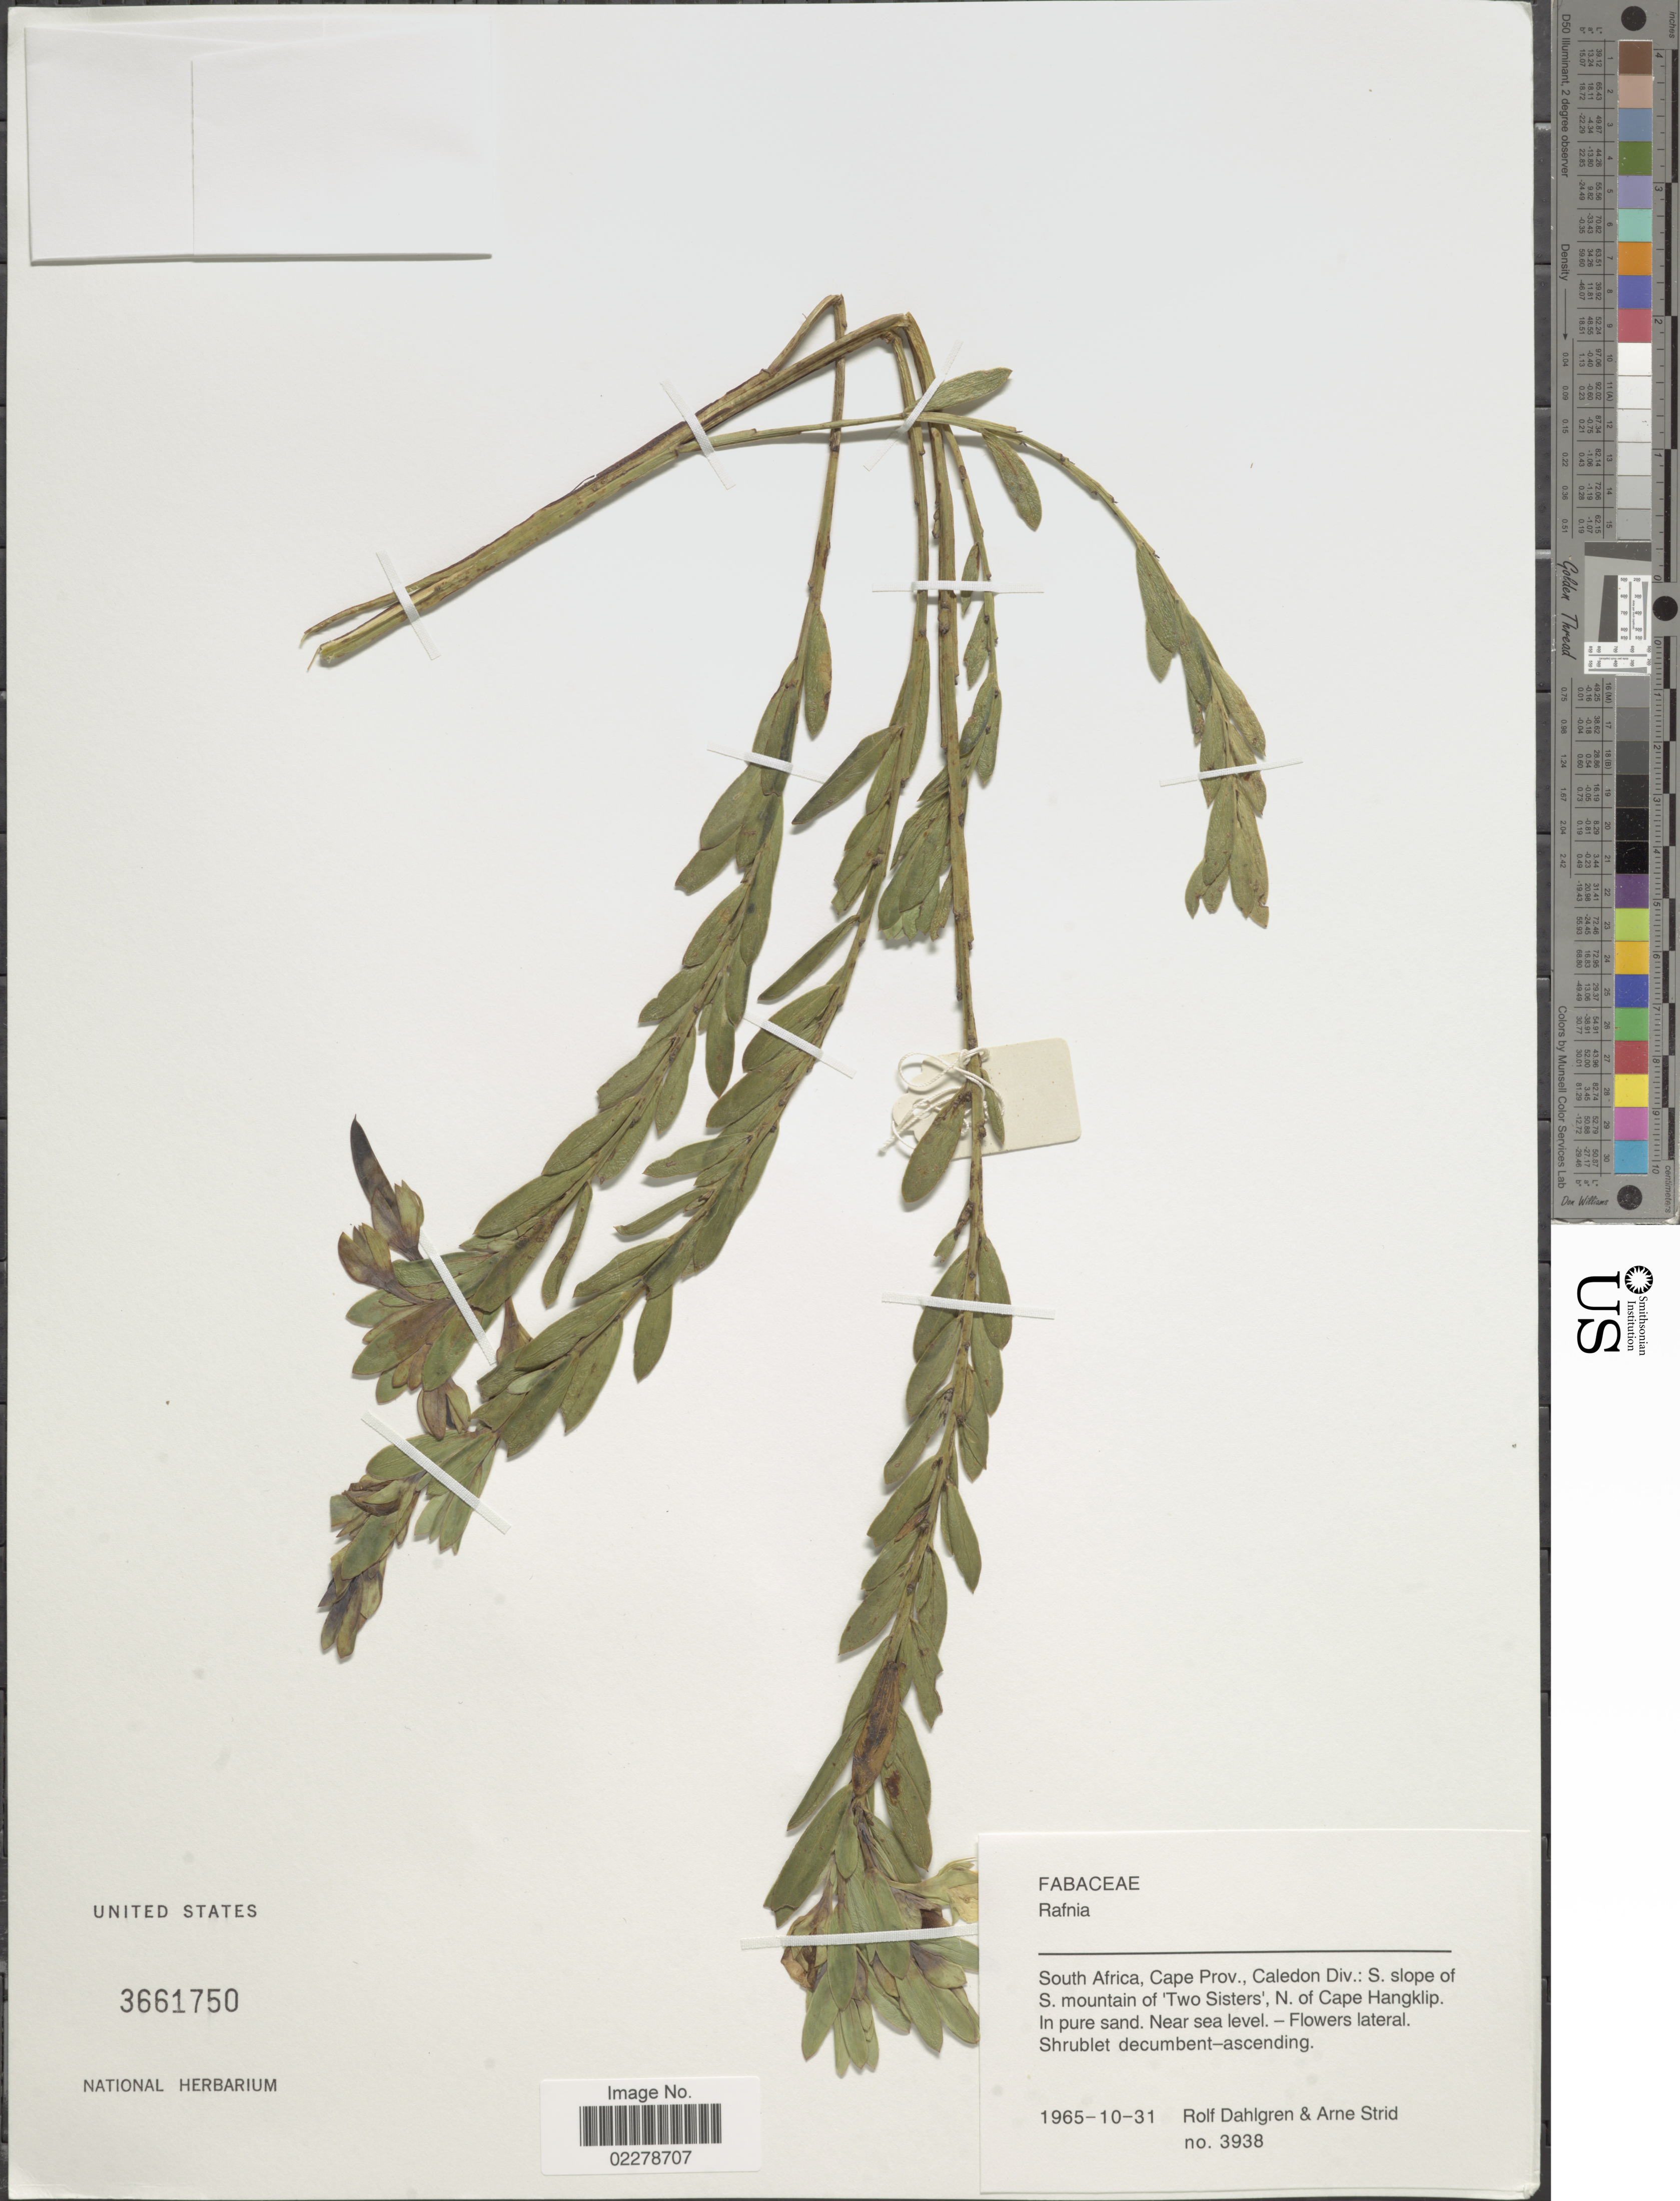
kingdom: Plantae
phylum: Tracheophyta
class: Magnoliopsida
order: Fabales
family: Fabaceae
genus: Rafnia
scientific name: Rafnia sp.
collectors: R. Dahlgren & A. Strid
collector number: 3938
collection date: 1965-10-31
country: South Africa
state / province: Western Cape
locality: Cape Prov. , Caledon Div., S. Slope S,. of Mountain of "Two Sister", N of Cape Hangklip.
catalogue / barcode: US 3661750